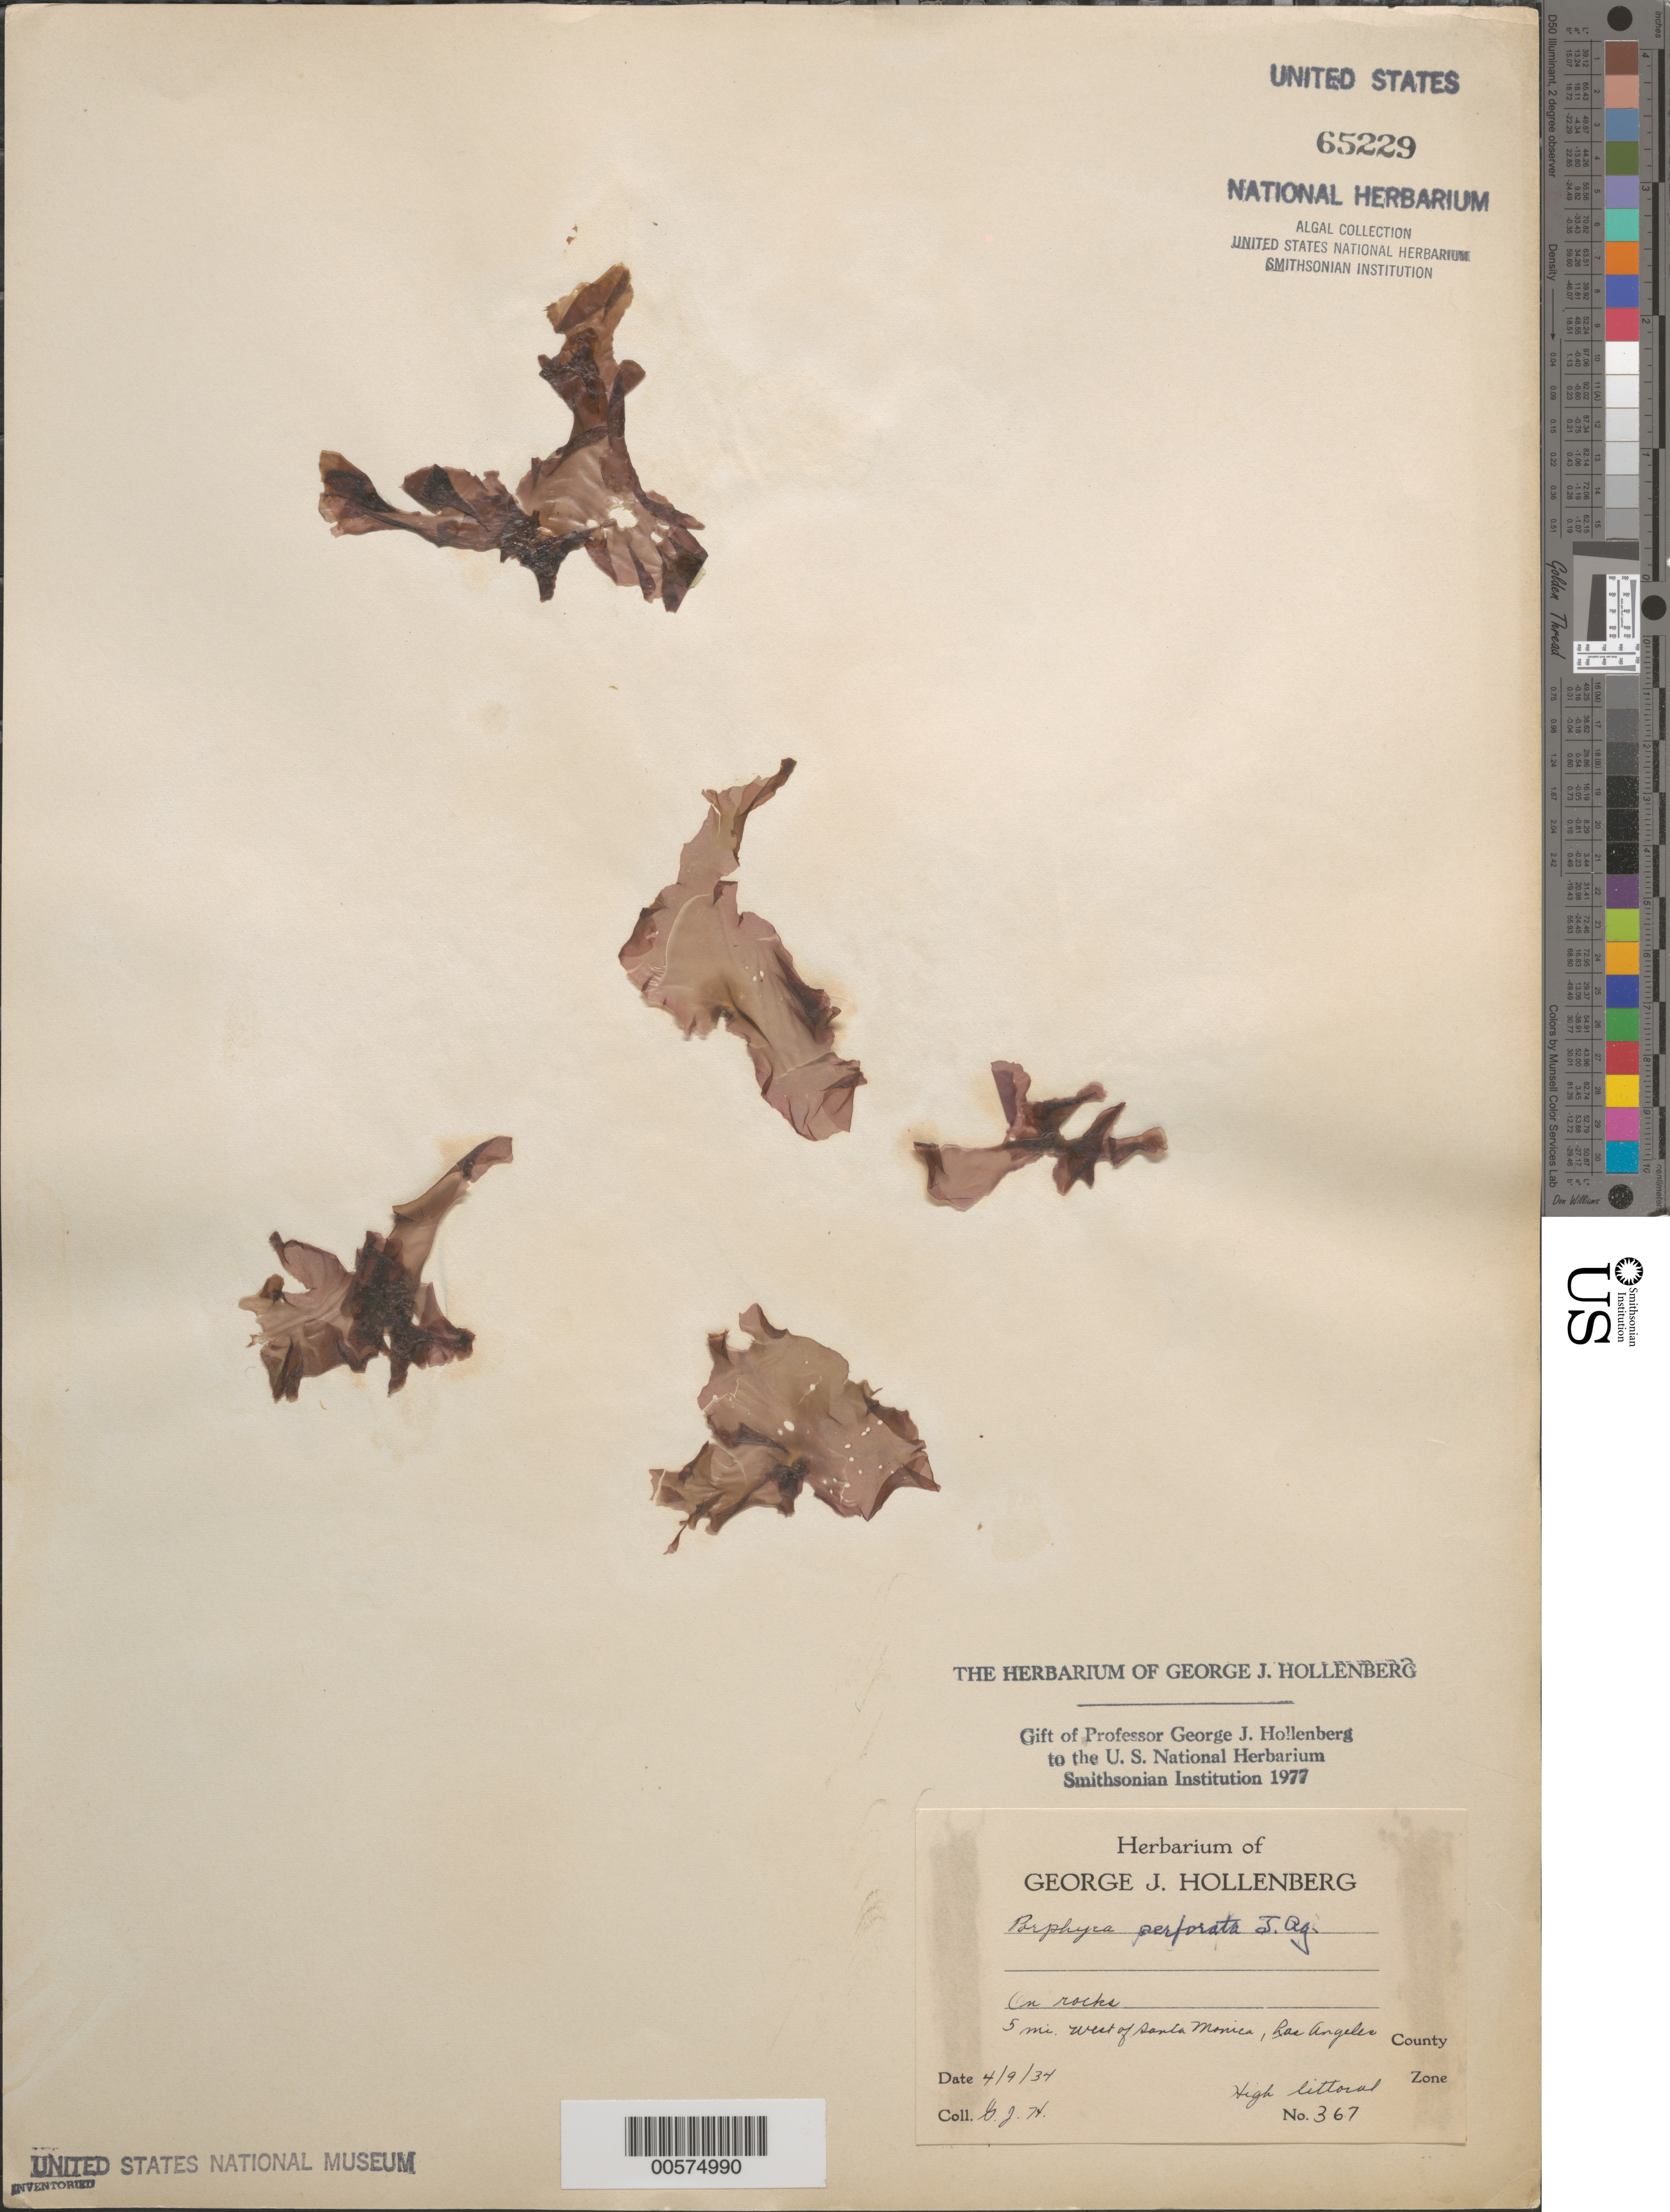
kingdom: Plantae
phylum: Rhodophyta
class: Bangiophyceae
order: Bangiales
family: Bangiaceae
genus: Pyropia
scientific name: Pyropia perforata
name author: (J. Agardh) S.C. Lindstrom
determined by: Algae name updating Project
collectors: G. Hollenberg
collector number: GJH 367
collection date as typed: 09 Apr 1934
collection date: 1934-04-09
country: United States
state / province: California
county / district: Los Angeles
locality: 5 miles west of Santa Monica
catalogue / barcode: US 65229